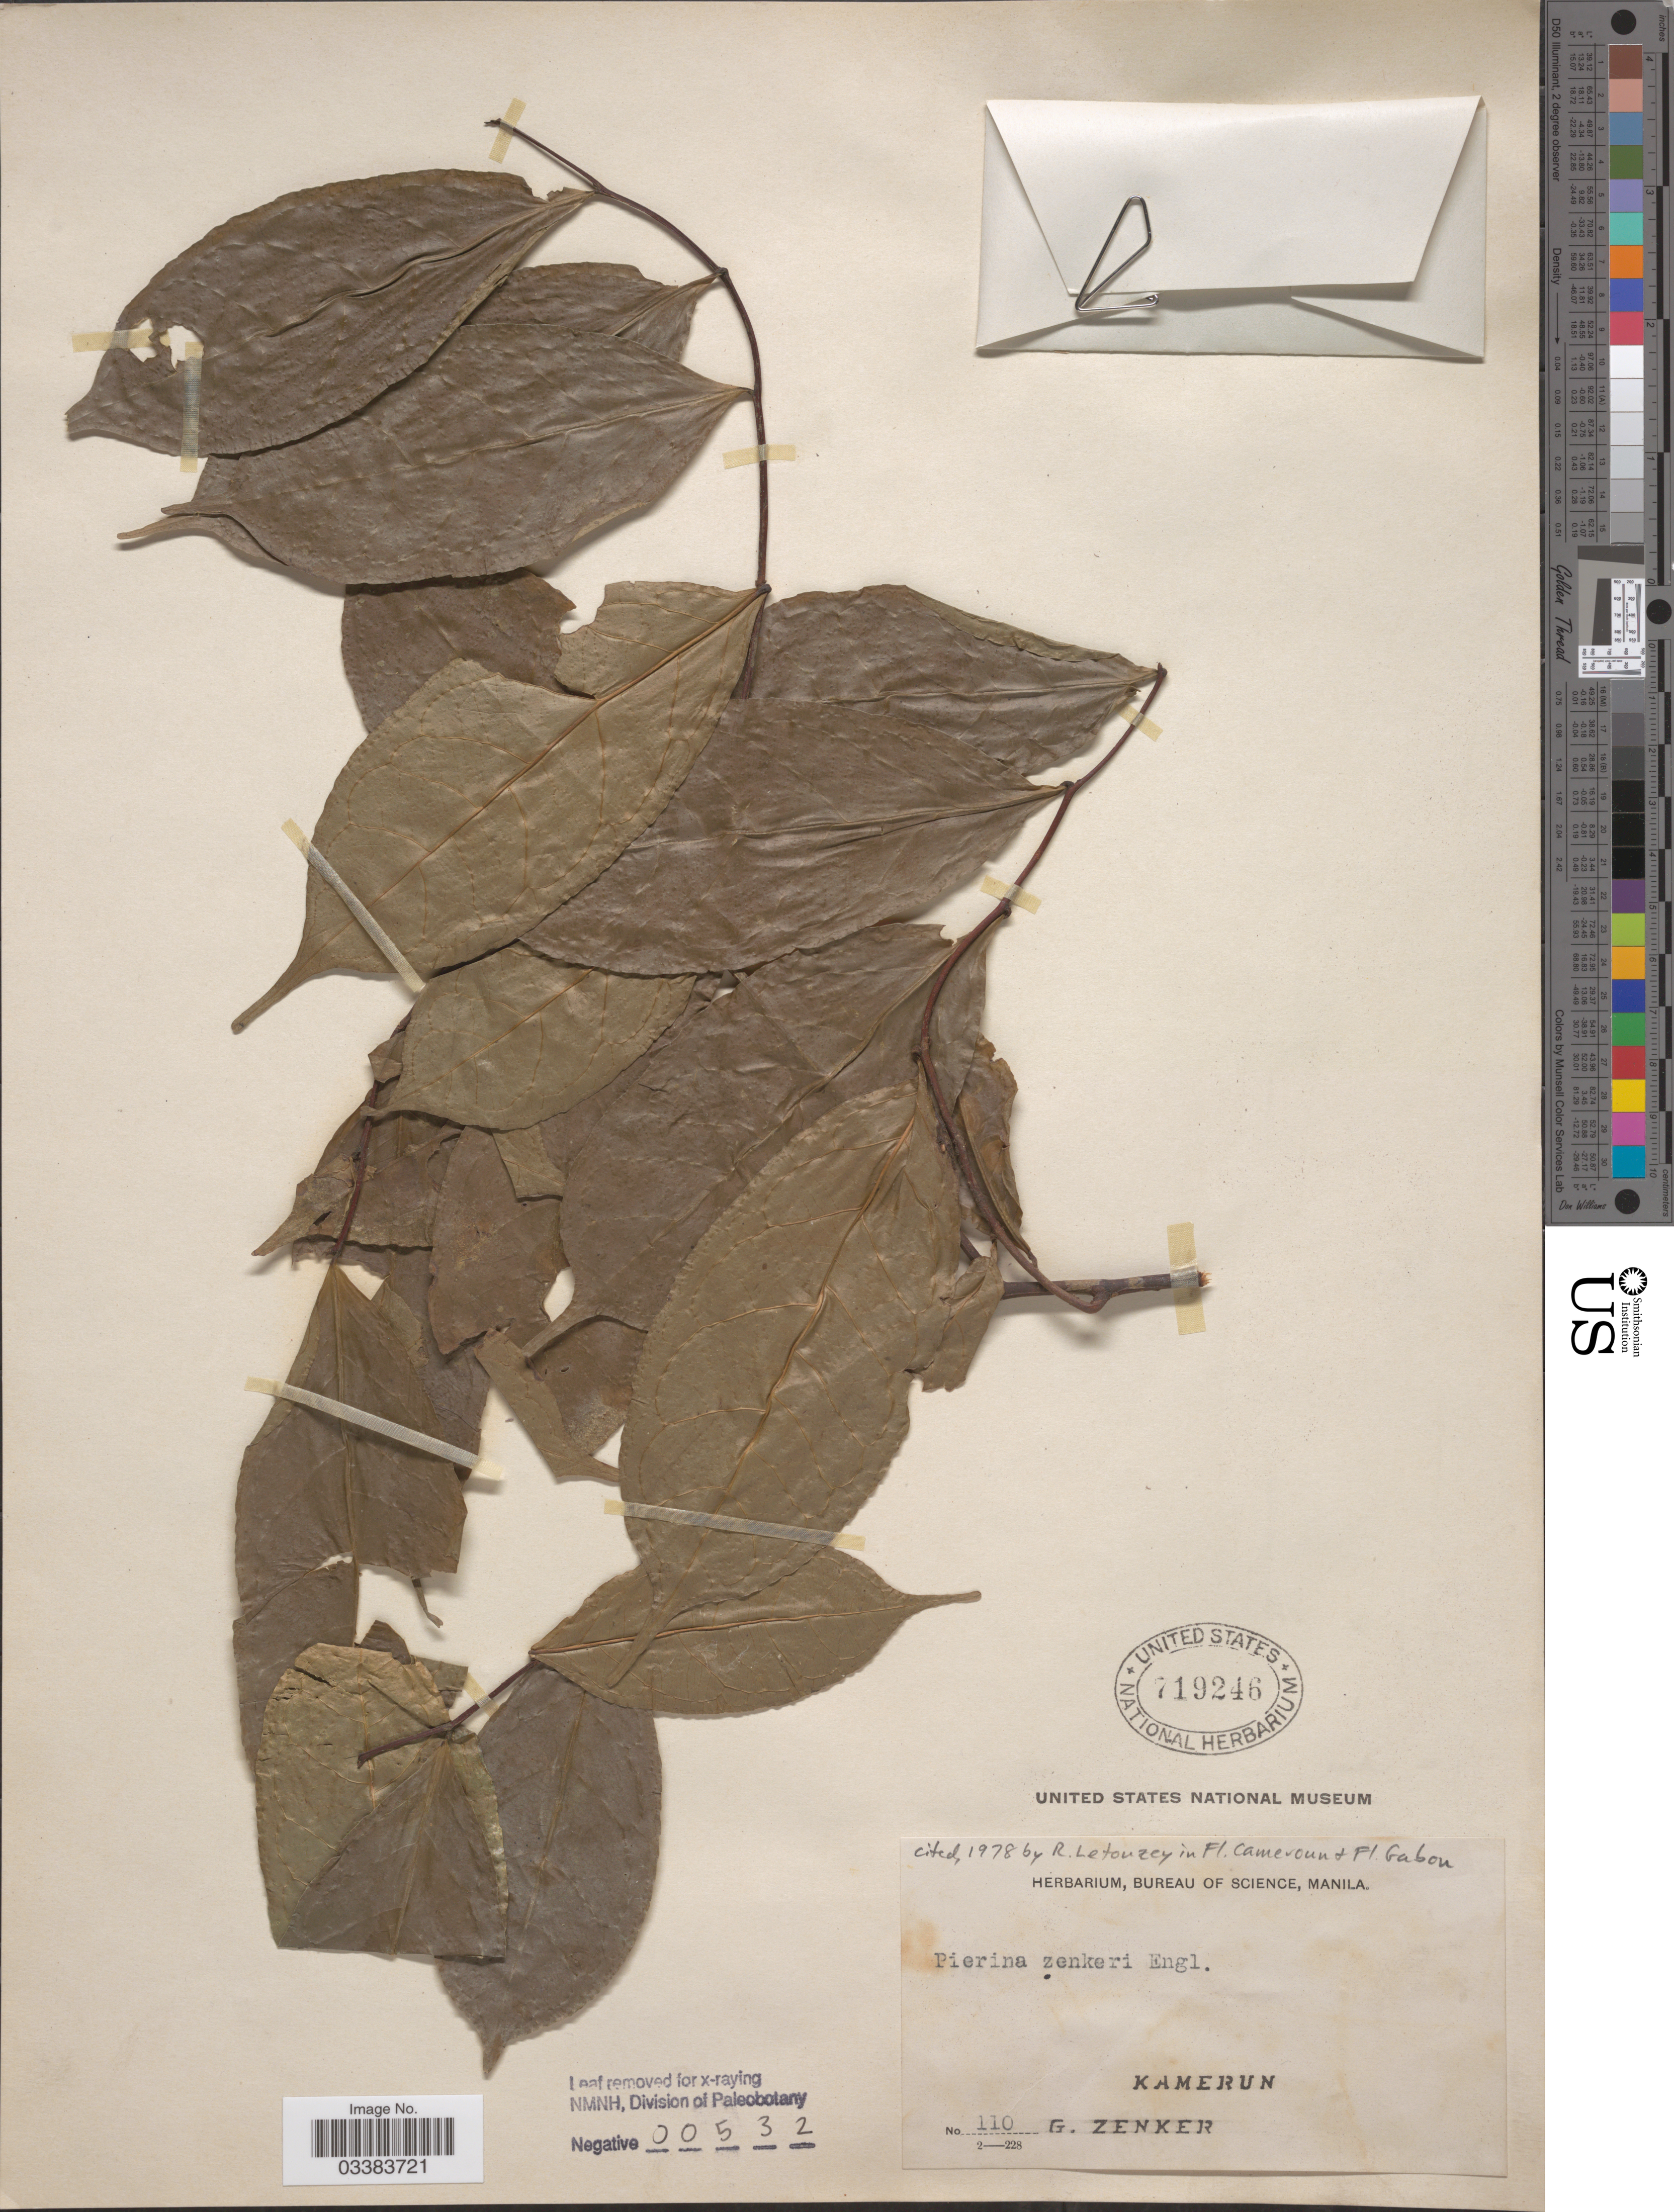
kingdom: Plantae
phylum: Tracheophyta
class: Magnoliopsida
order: Ericales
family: Lecythidaceae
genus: Pierrina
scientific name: Pierrina zenkeri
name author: Engl.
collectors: G. A. Zenker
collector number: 110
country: Cameroon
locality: Kamerun.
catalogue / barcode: US 719246